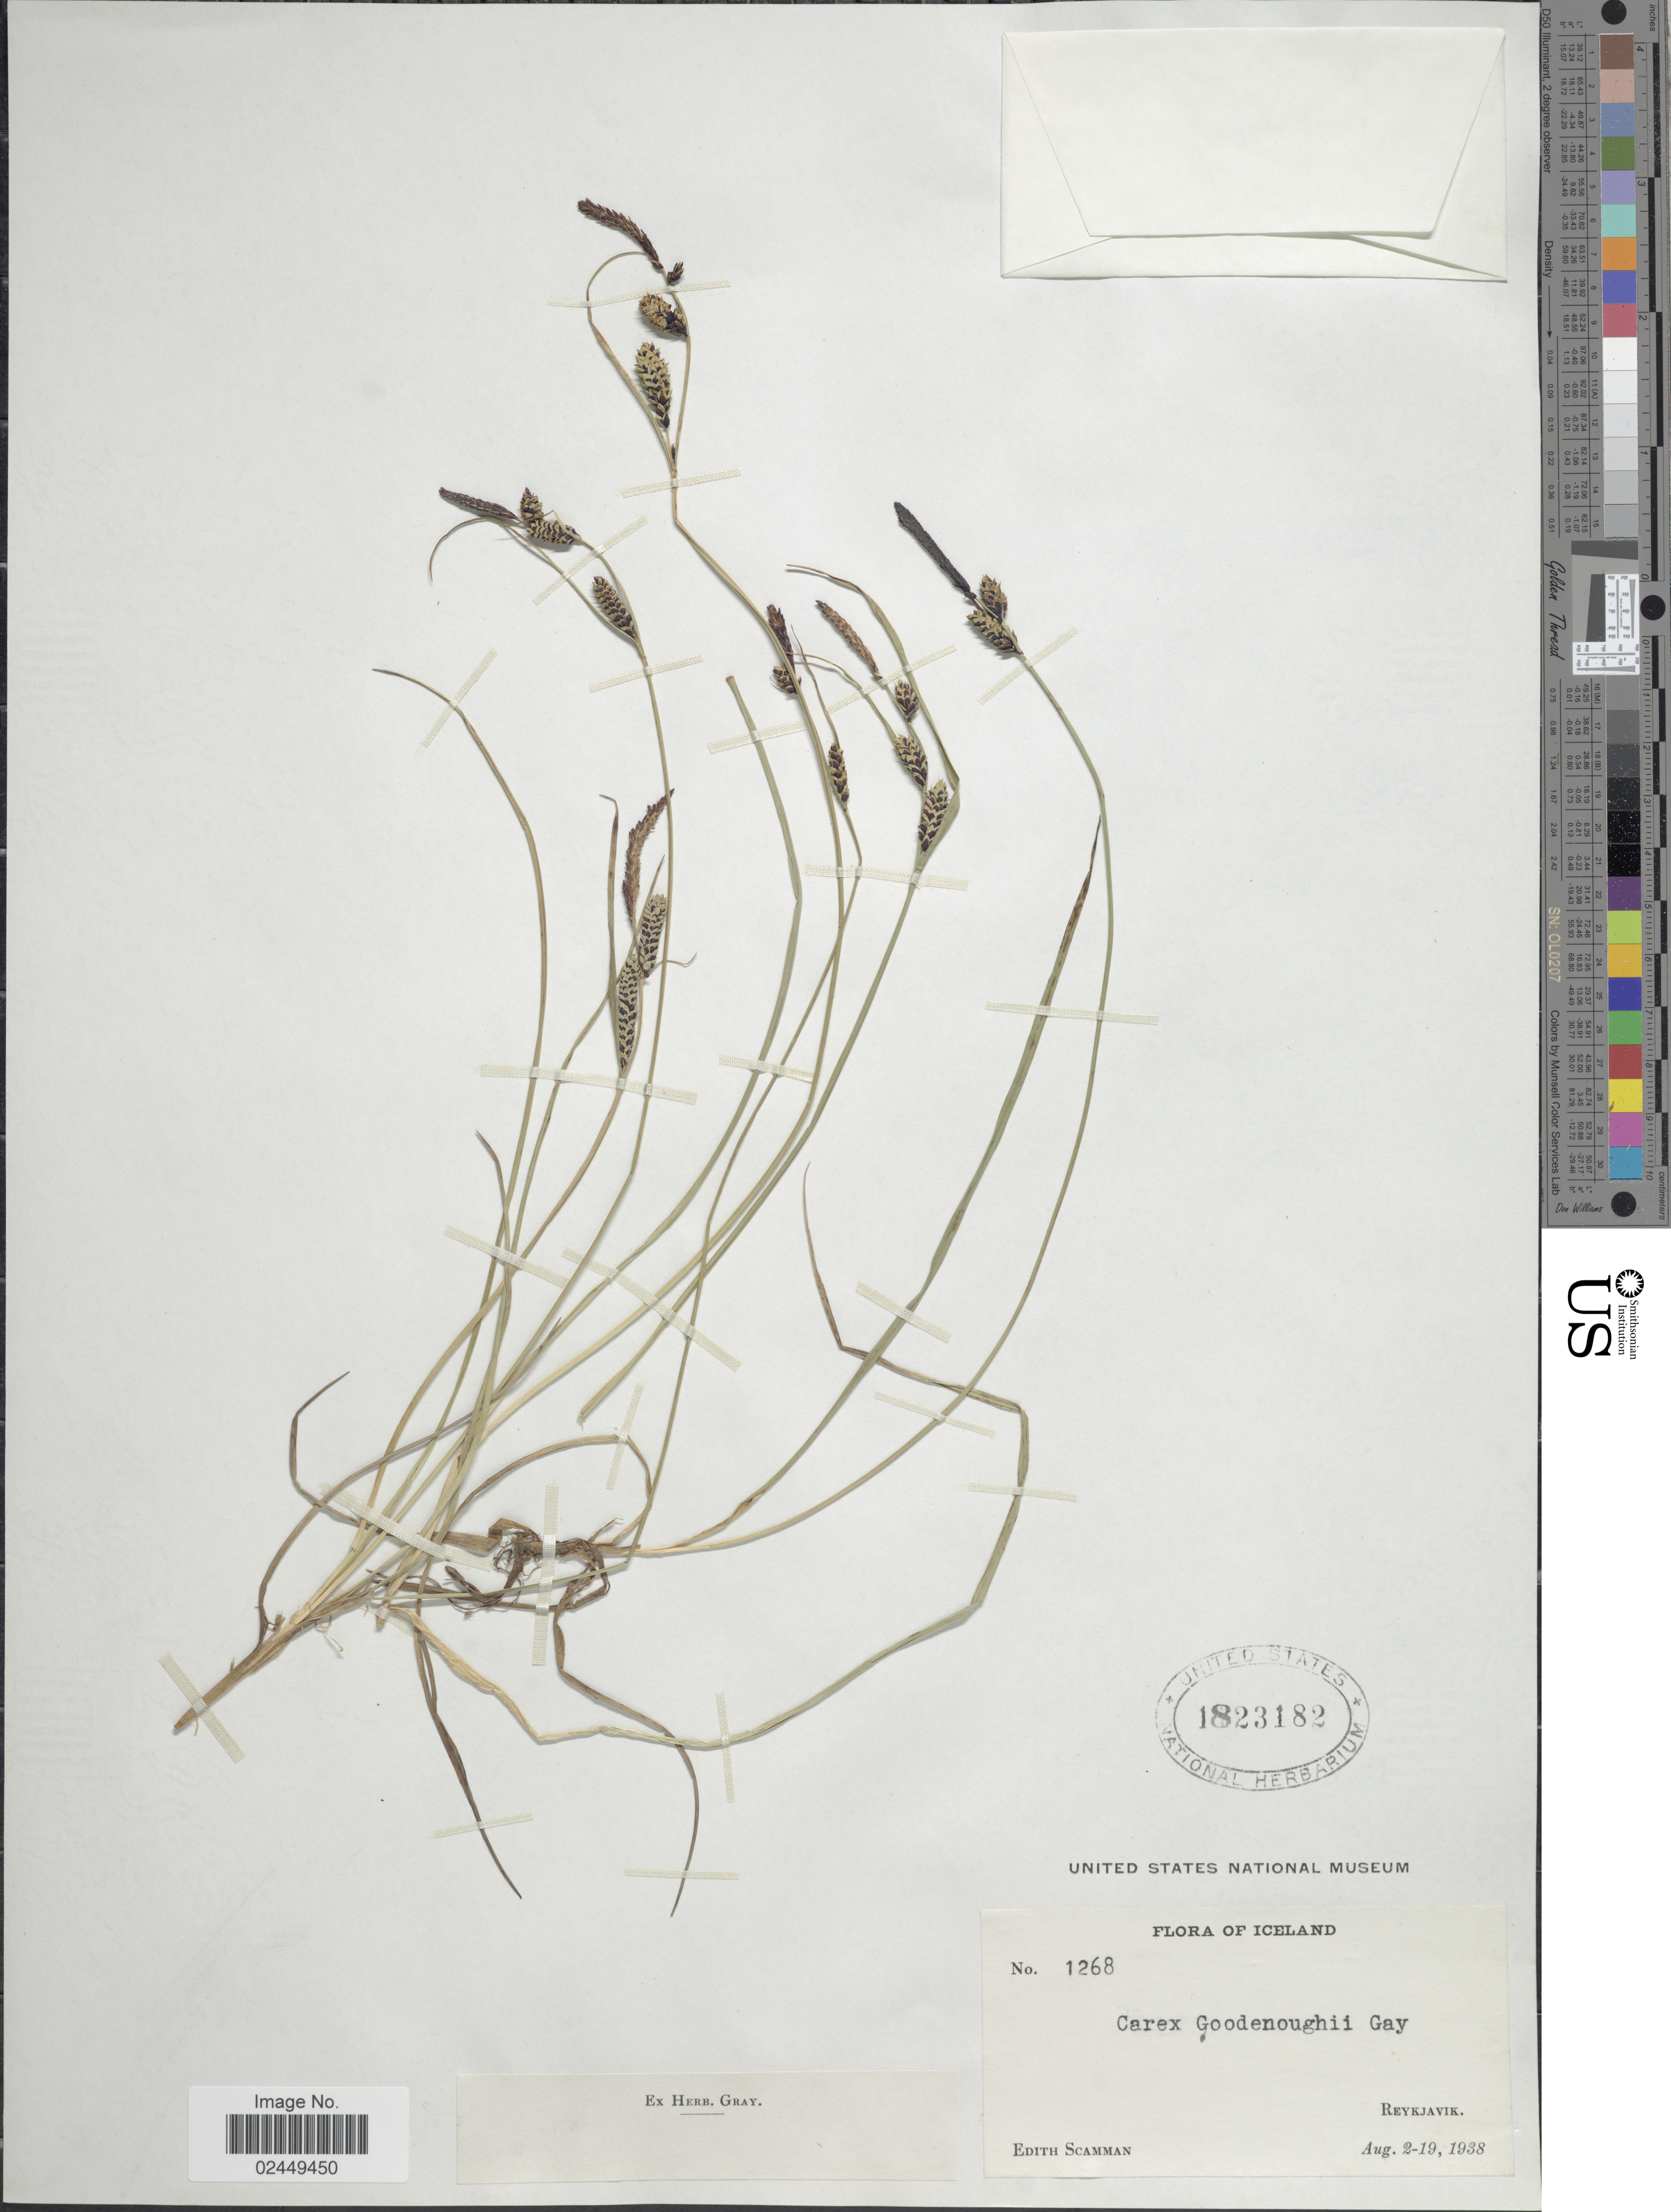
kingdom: Plantae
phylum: Tracheophyta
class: Liliopsida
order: Poales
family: Cyperaceae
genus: Carex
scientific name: Carex nigra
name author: (L.) Reichard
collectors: E. Scamman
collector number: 1268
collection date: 1938-08-02/1938-08-19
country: Iceland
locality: Reykjavik.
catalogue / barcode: US 1823182